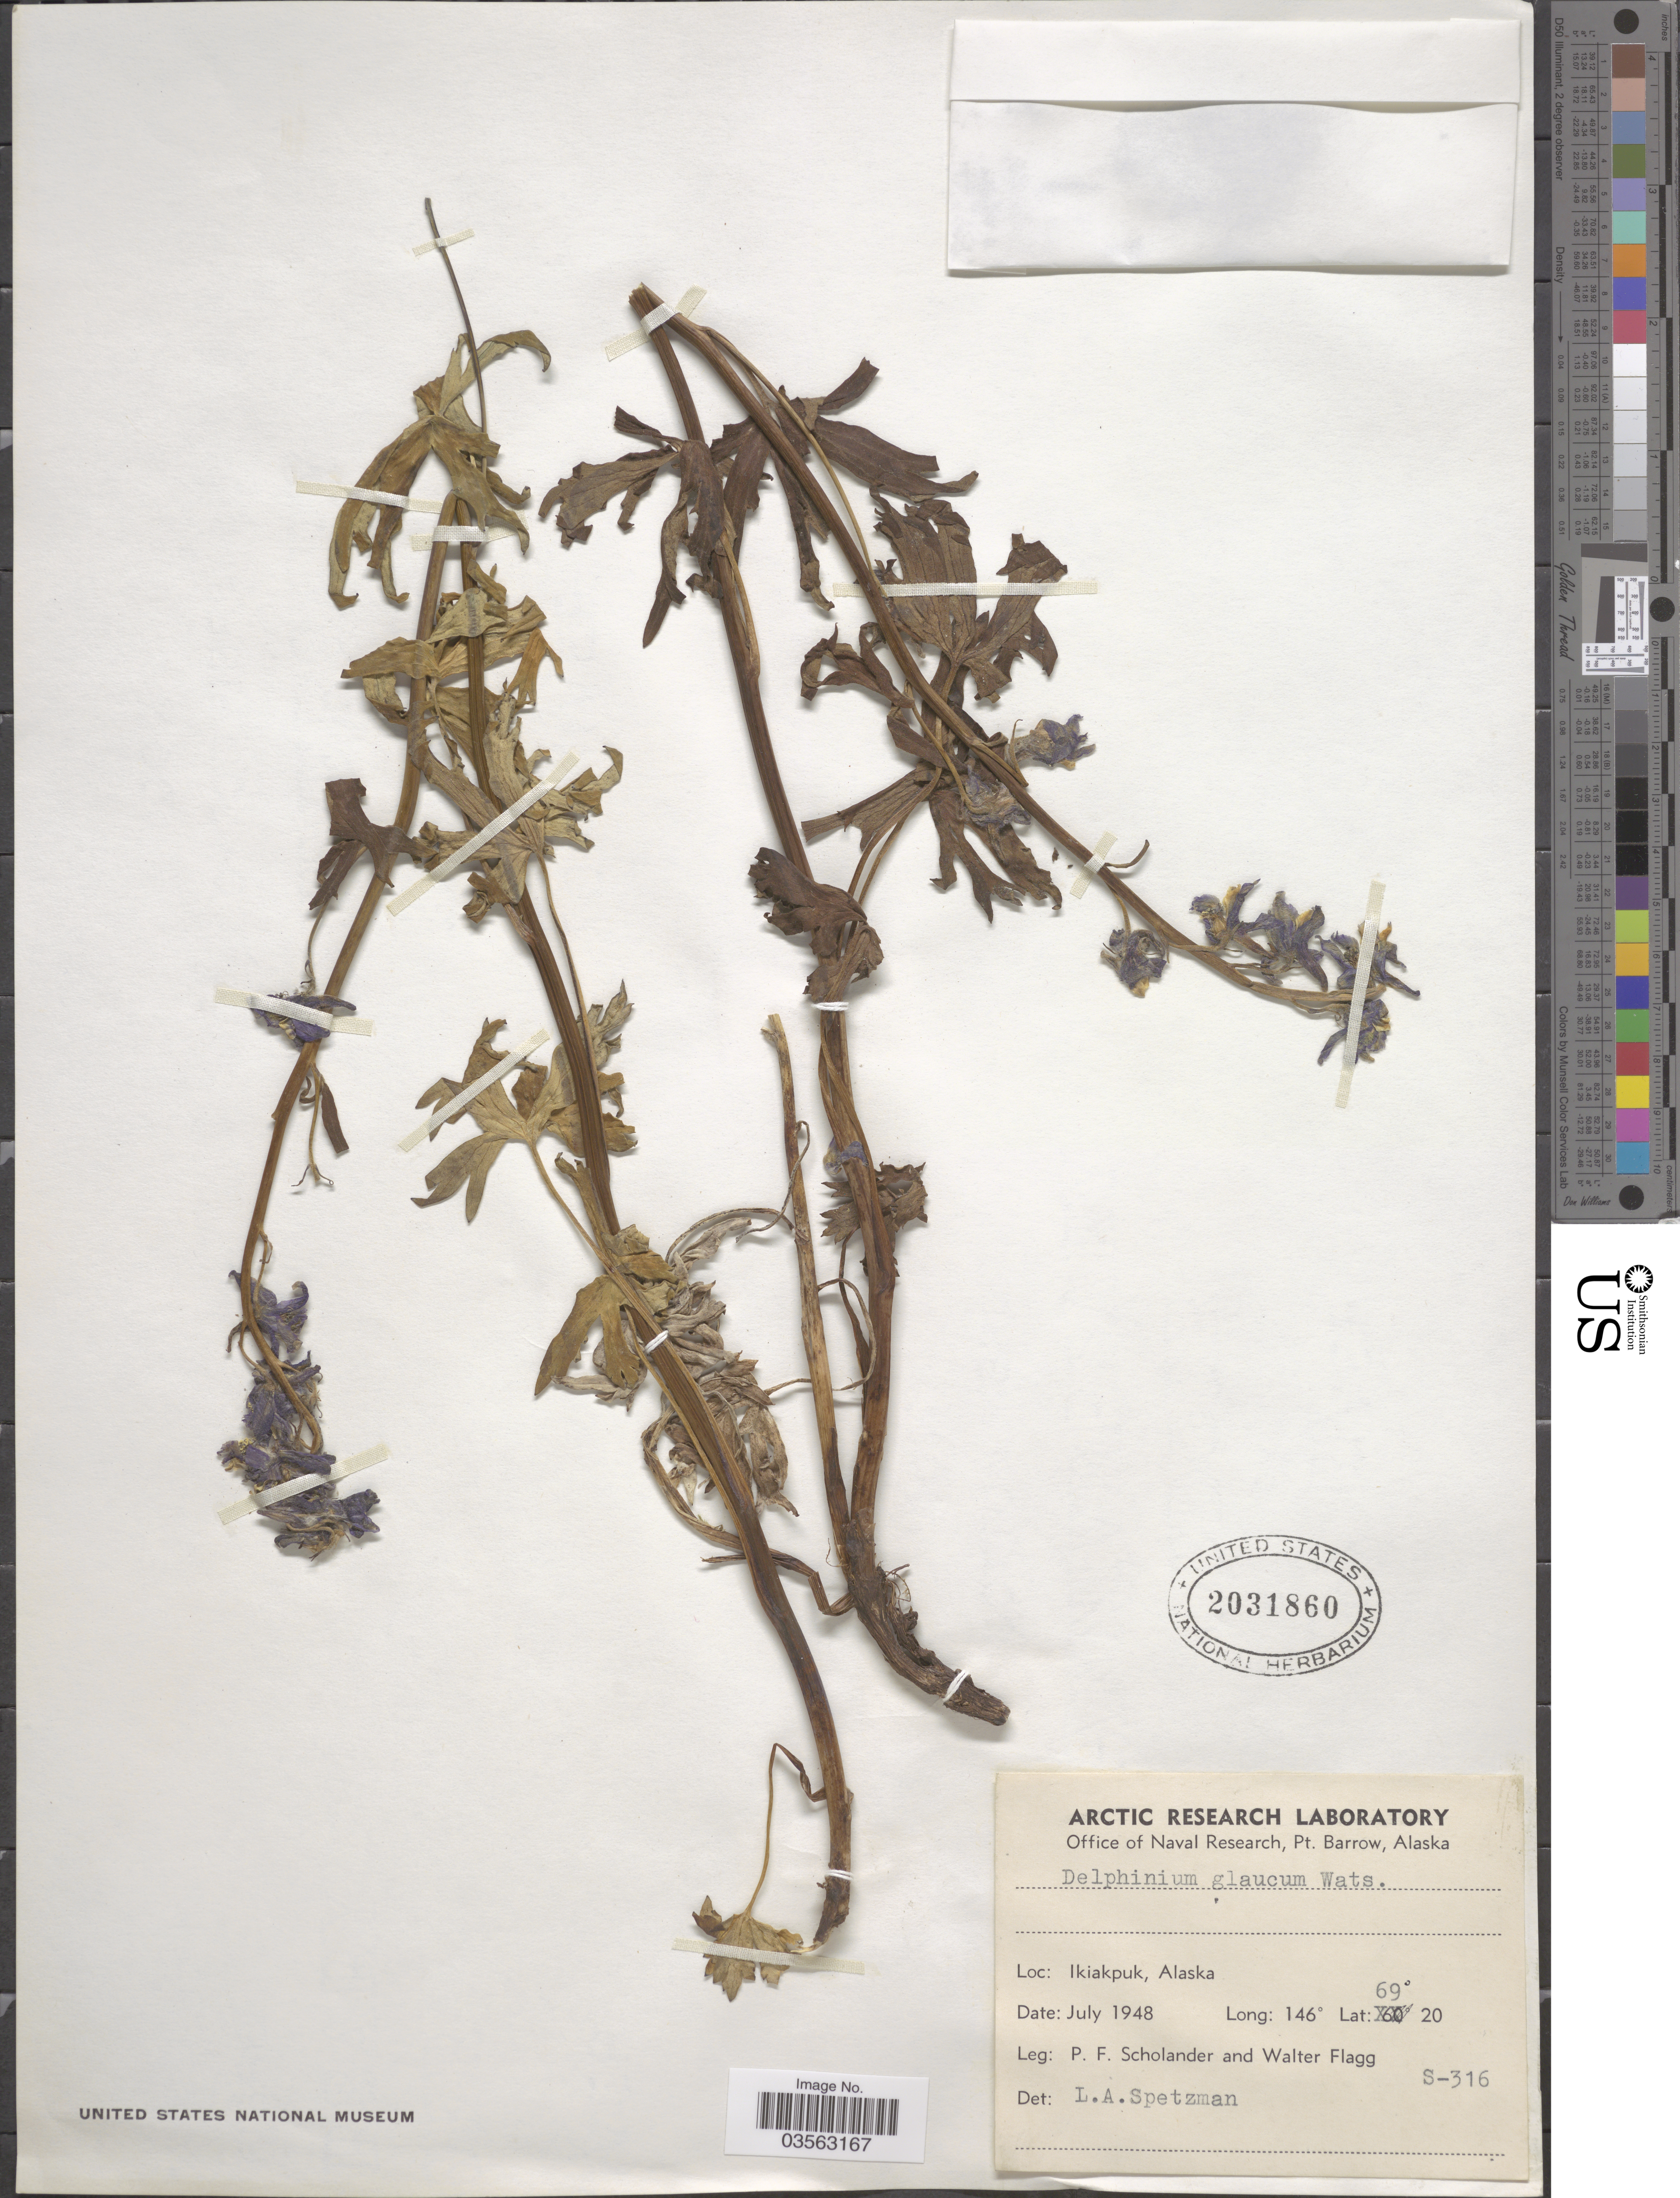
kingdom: Plantae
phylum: Tracheophyta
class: Magnoliopsida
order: Ranunculales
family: Ranunculaceae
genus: Delphinium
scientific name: Delphinium glaucum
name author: S. Watson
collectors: P. Scholander & W. Flagg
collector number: S-316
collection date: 1948-07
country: United States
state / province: Alaska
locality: Ikiakpuk.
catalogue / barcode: US 2031860